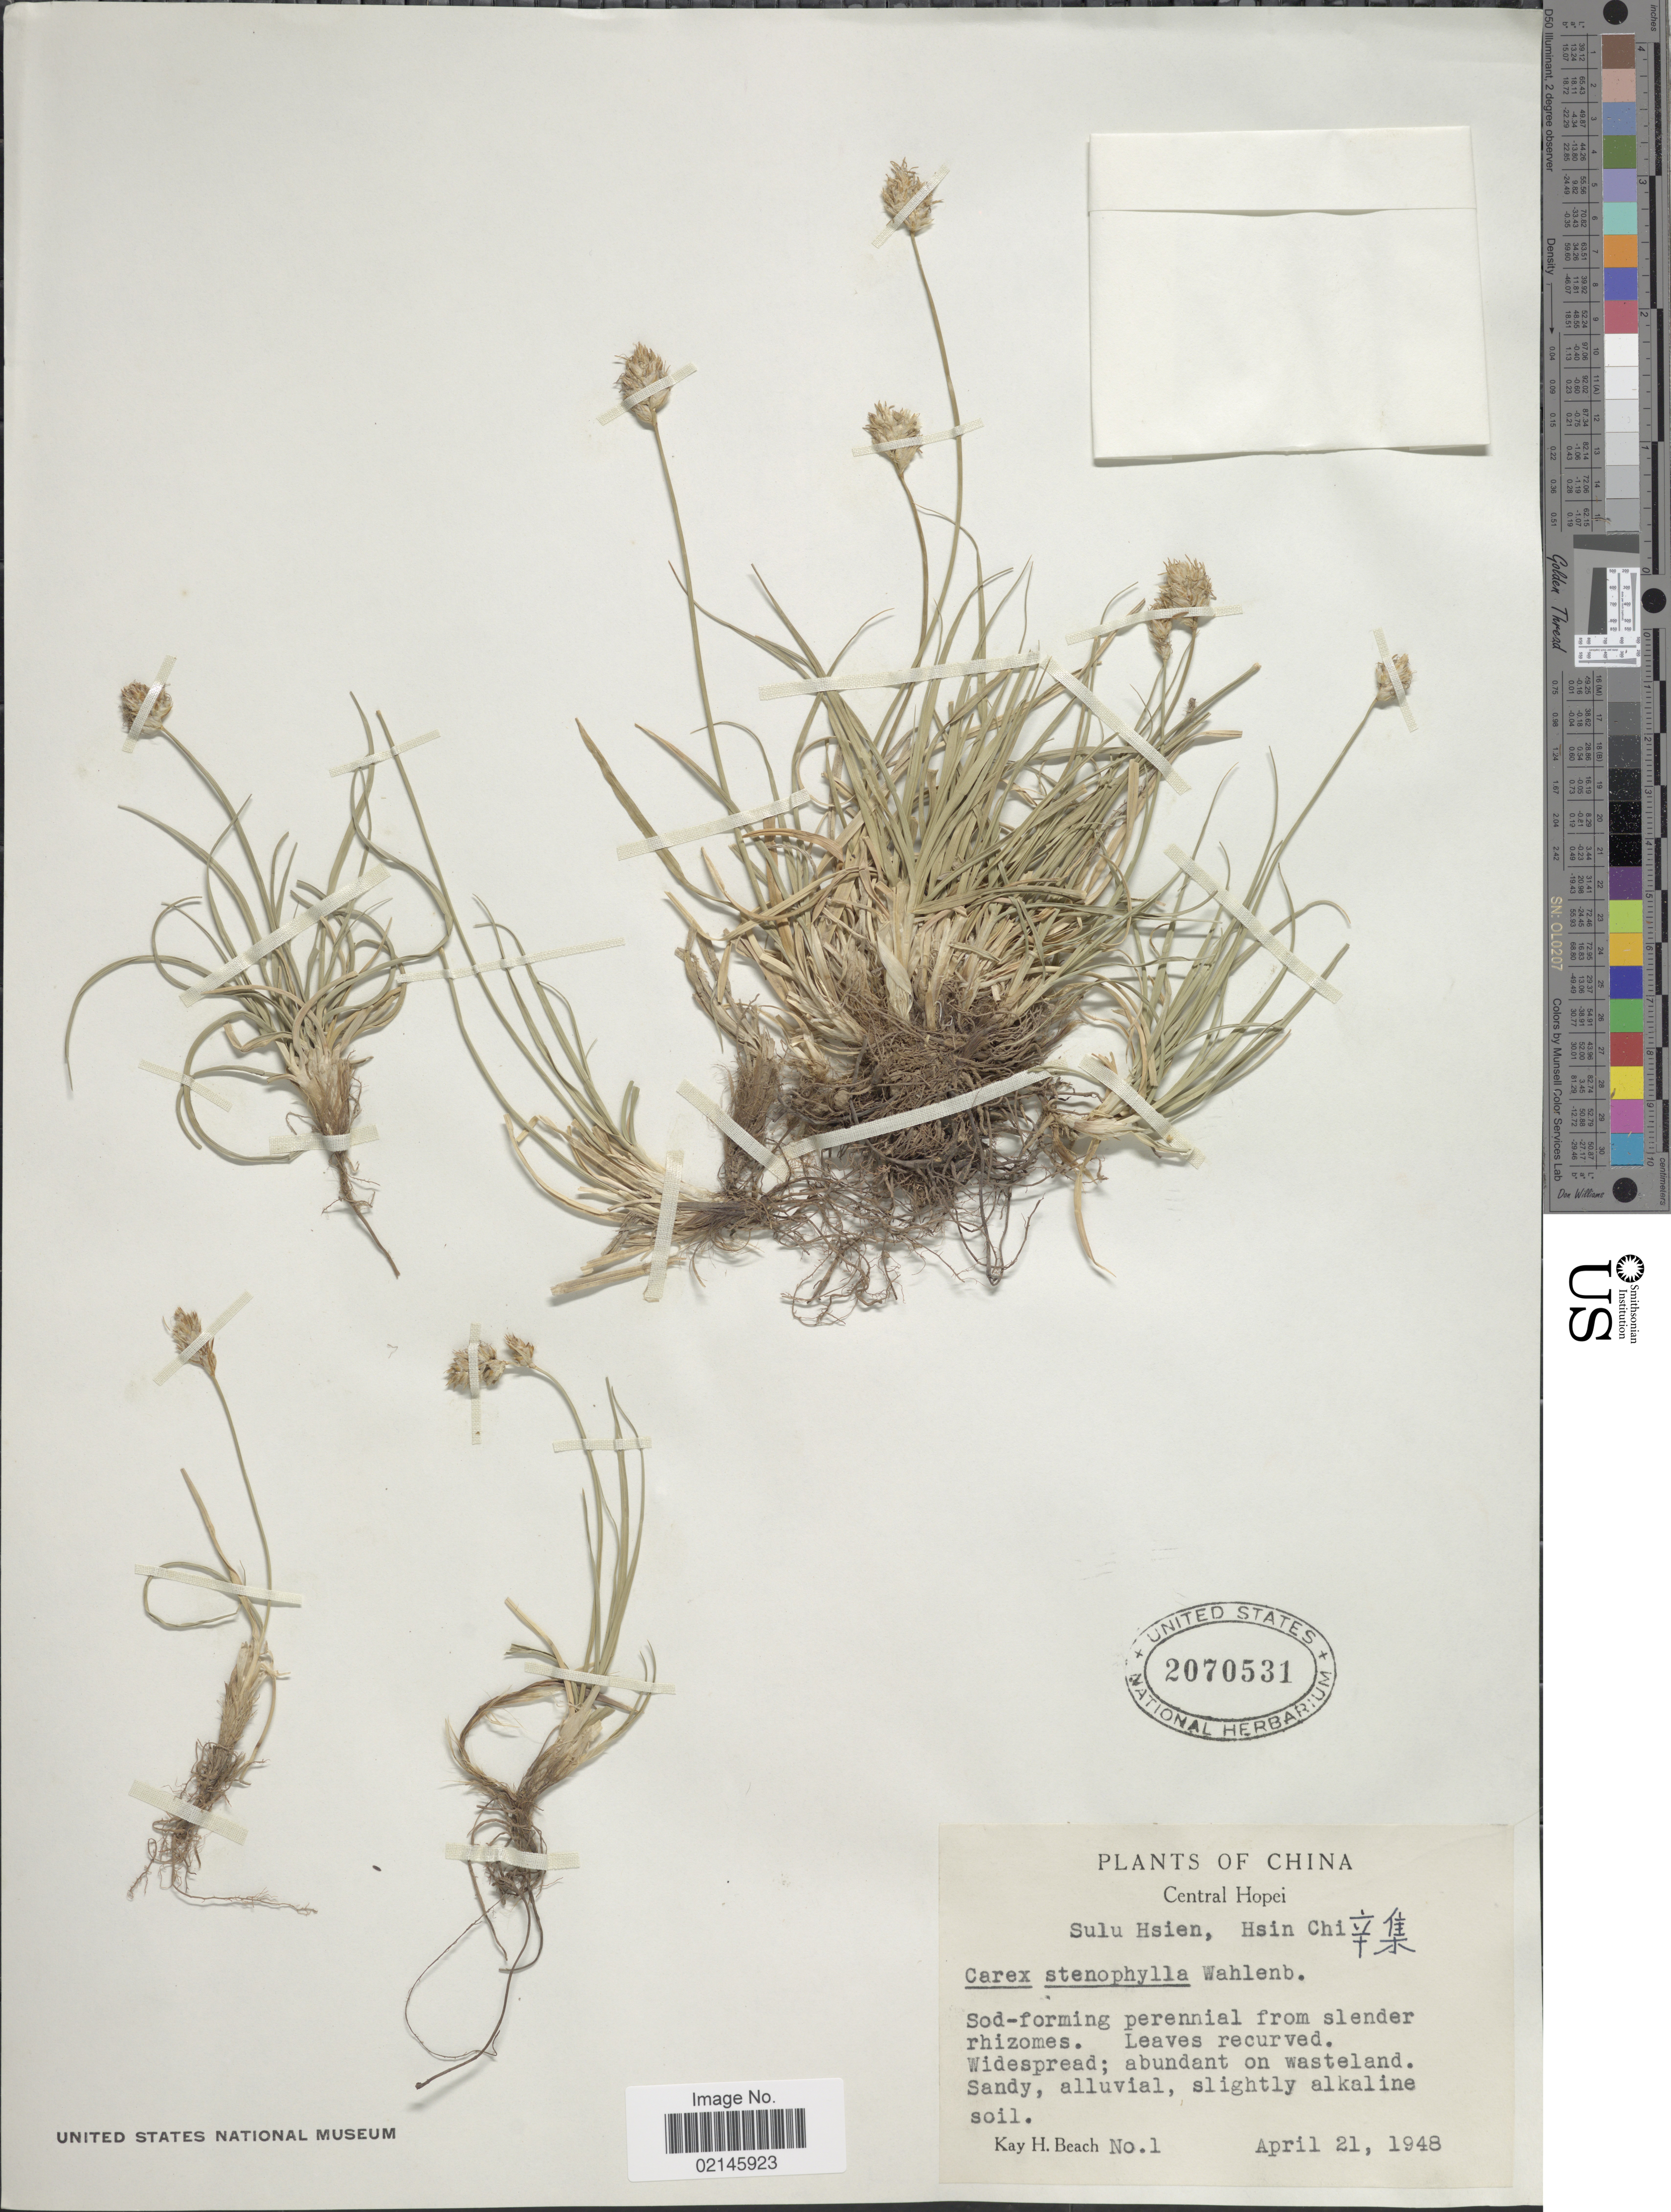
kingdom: Plantae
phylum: Tracheophyta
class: Liliopsida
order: Poales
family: Cyperaceae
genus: Carex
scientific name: Carex stenophylla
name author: Wahlenb.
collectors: K. H. Beach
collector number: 1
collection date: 1948-04-21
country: China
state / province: Hebei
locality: Central Hopei, Sulu Hsien, Hsin Chi.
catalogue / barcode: US 2070531